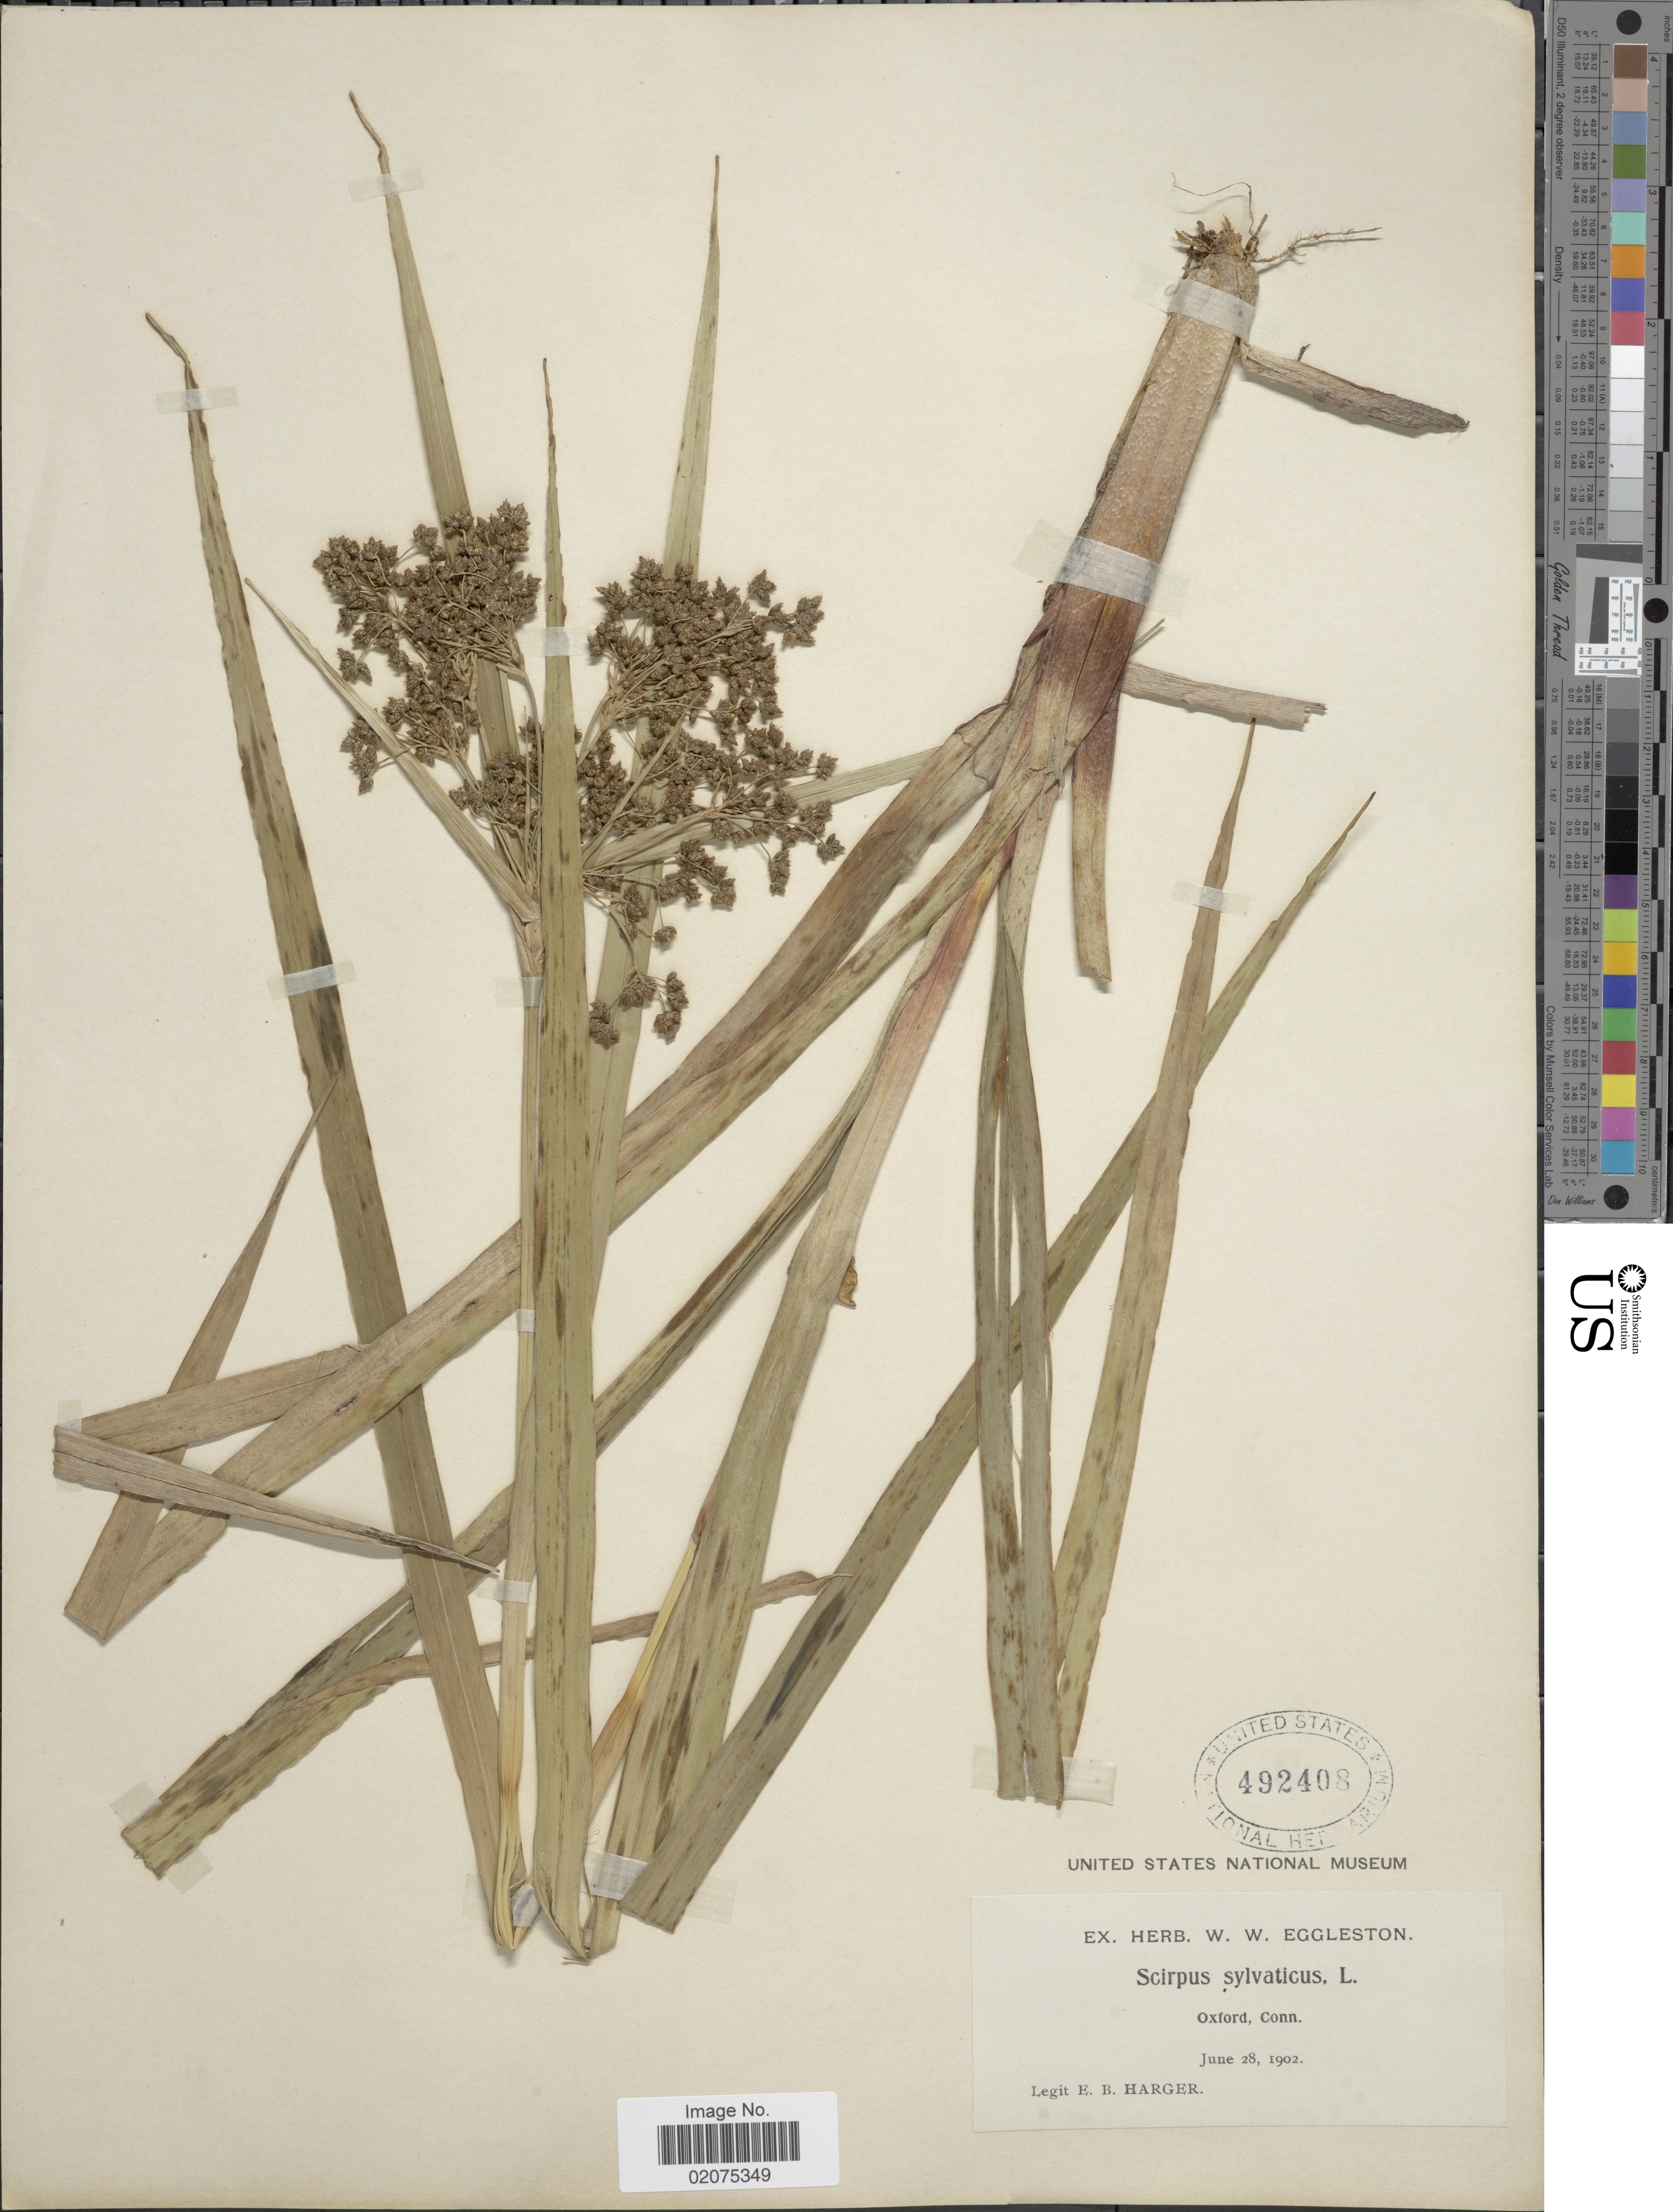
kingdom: Plantae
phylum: Tracheophyta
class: Liliopsida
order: Poales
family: Cyperaceae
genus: Scirpus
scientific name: Scirpus expansus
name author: Fernald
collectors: E. B. Harger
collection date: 1902-06-28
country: United States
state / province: Connecticut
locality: Oxford, Conn.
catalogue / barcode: US 492408